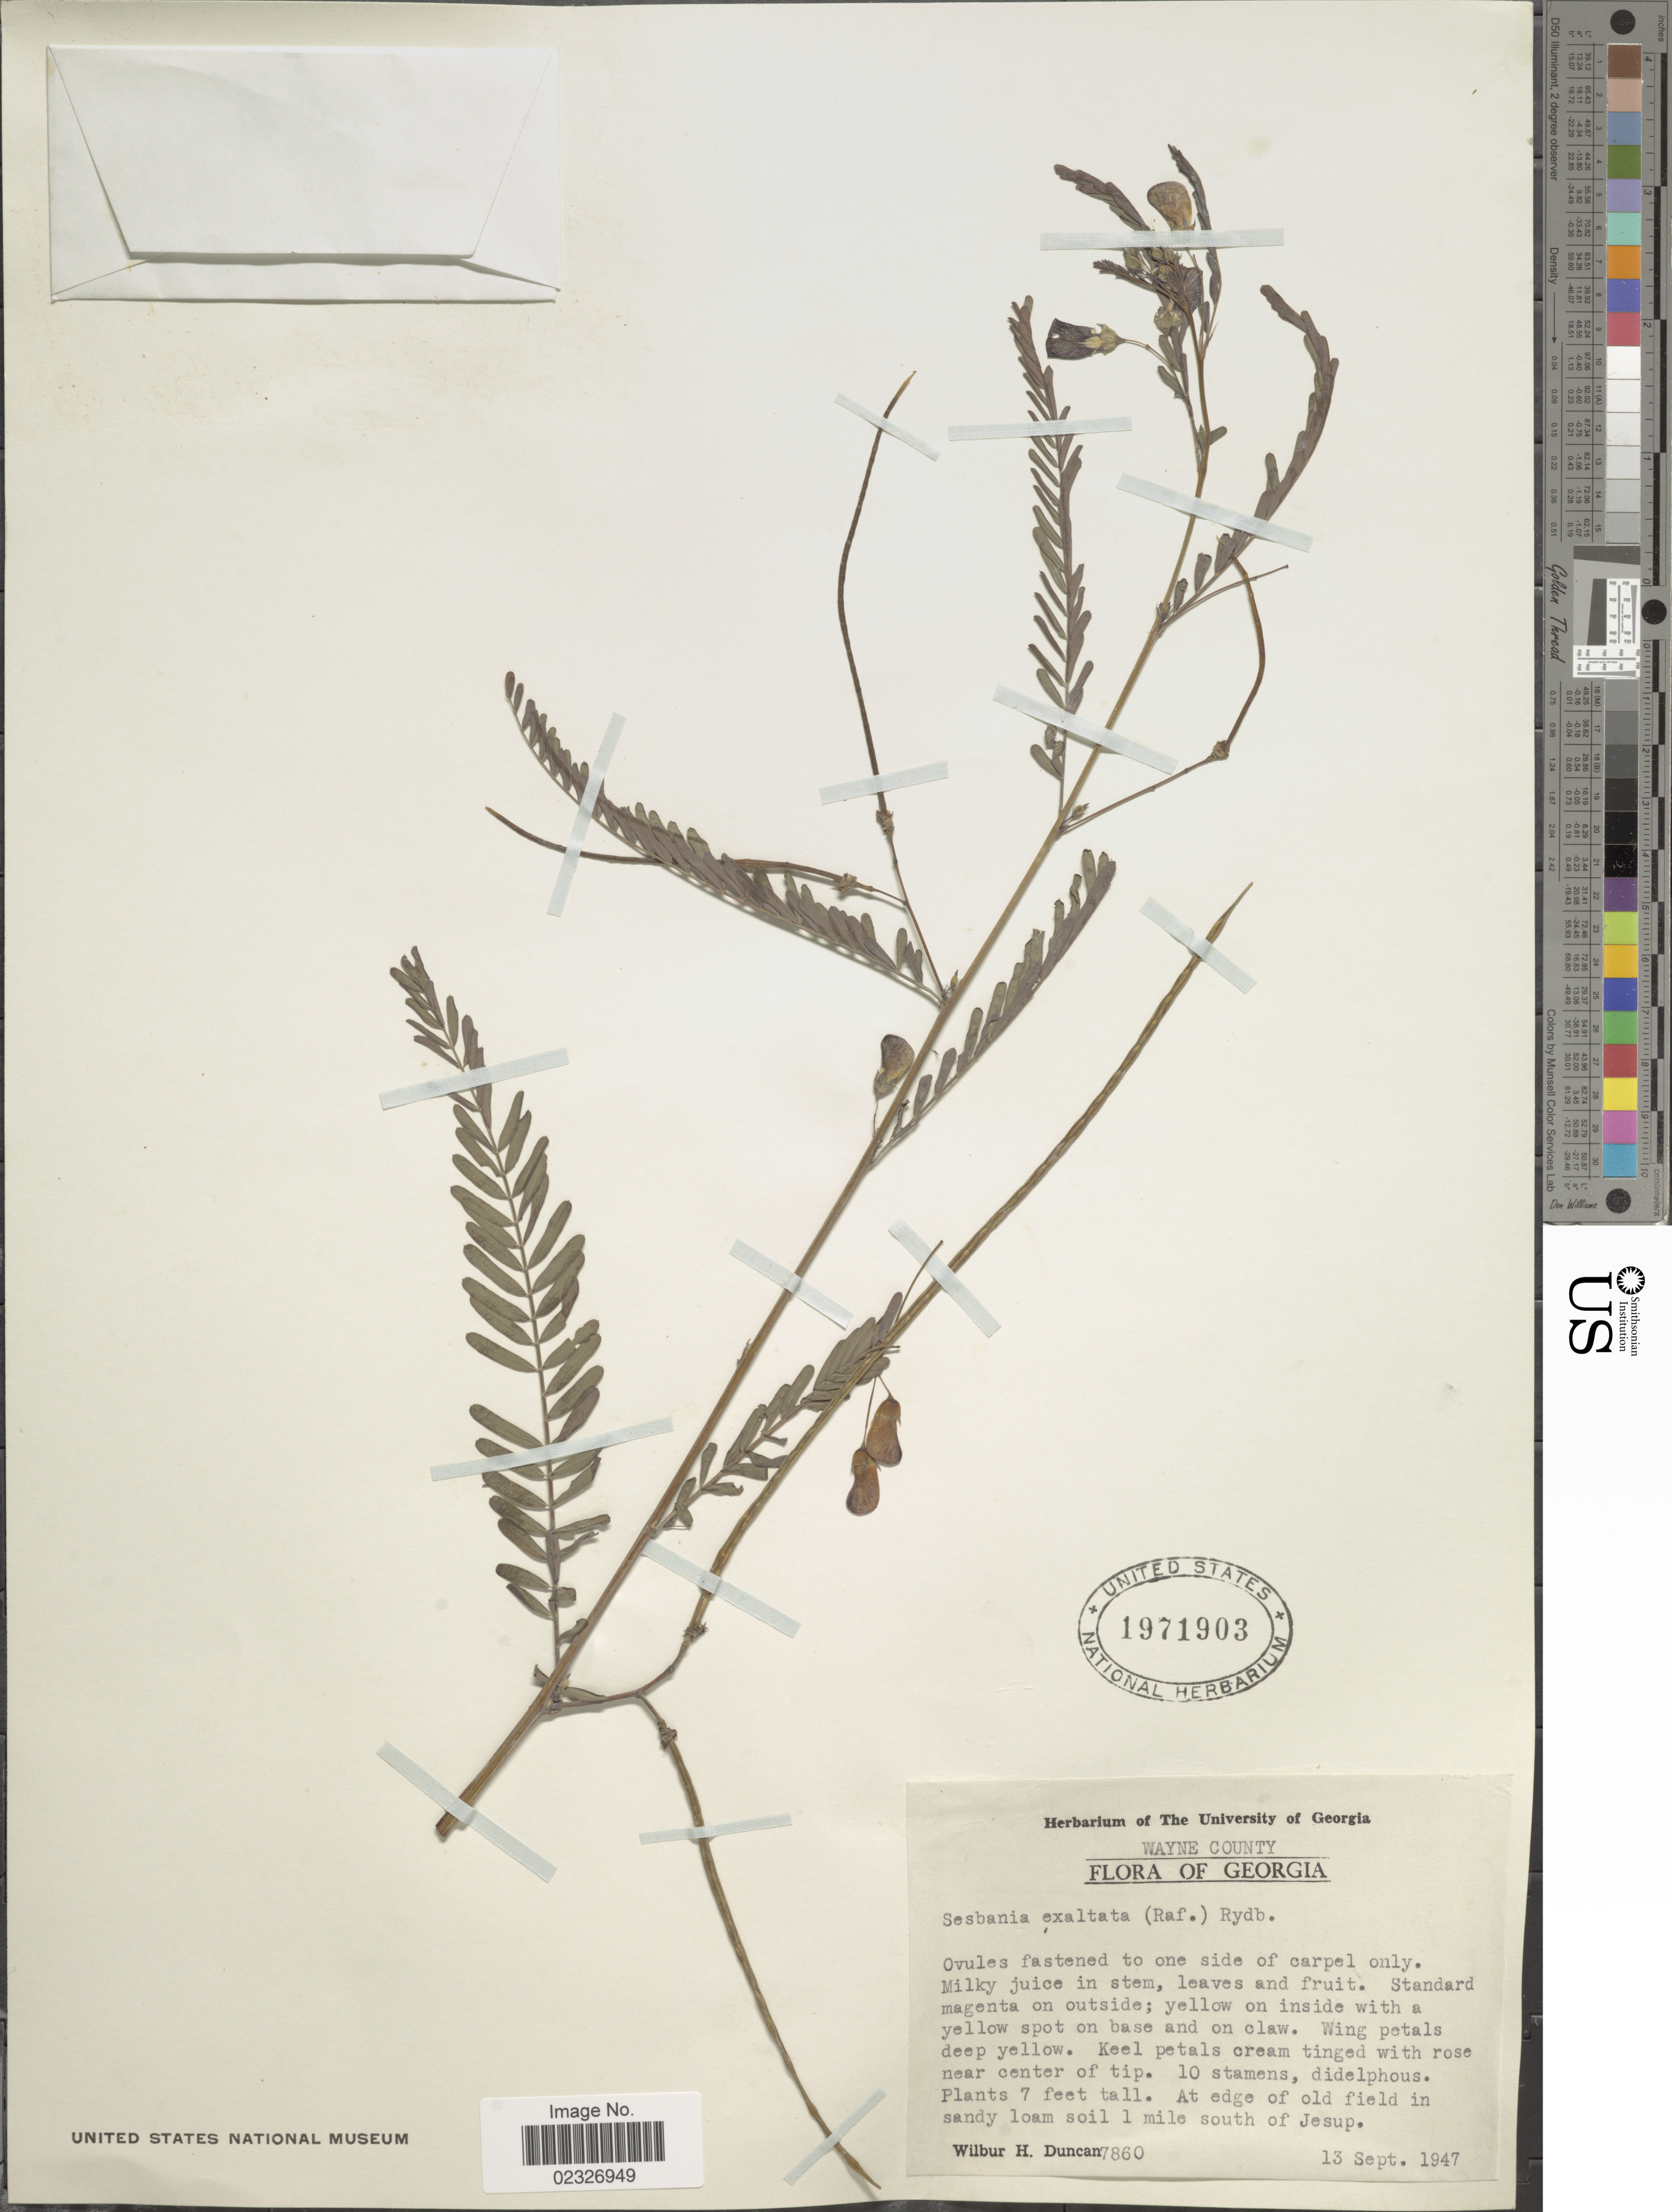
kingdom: Plantae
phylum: Tracheophyta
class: Magnoliopsida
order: Fabales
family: Fabaceae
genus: Sesbania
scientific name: Sesbania exaltata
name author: (Raf.) Cory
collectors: W. H. Duncan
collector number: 7860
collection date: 1947-09-13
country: United States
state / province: Georgia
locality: Wayne County, 1 mile south of Jesup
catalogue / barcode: US 1971903